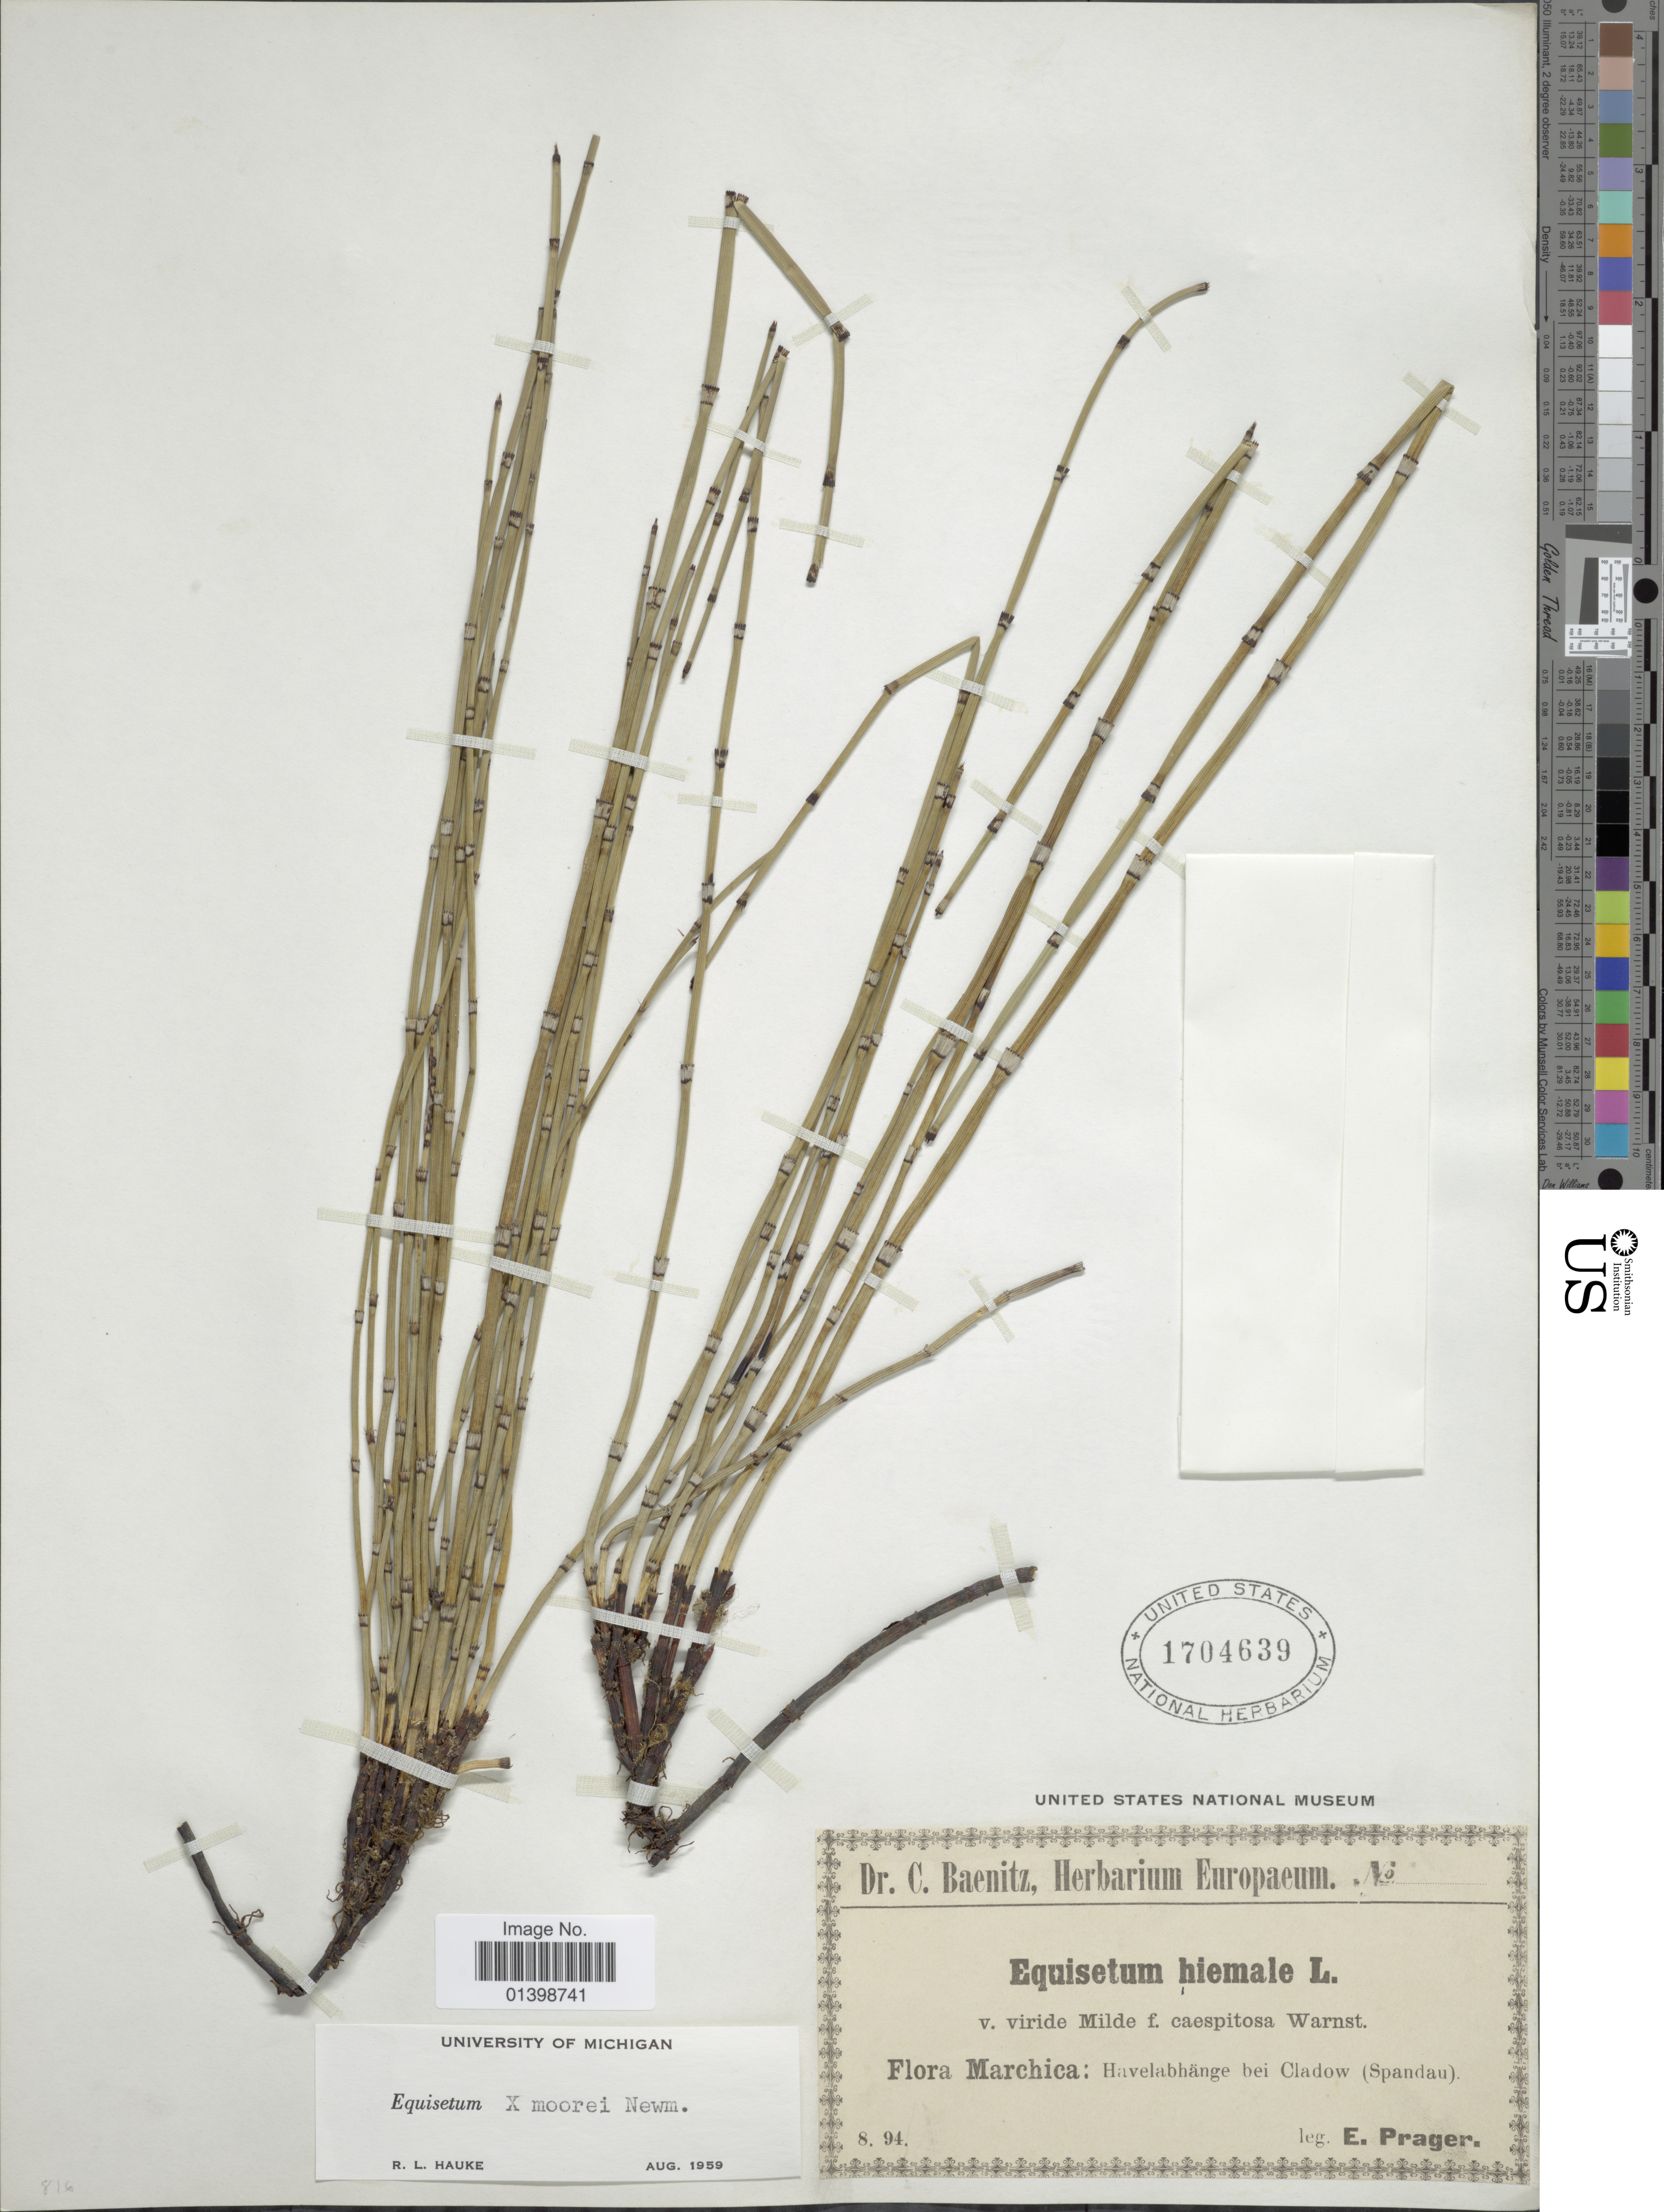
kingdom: Plantae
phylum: Tracheophyta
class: Polypodiopsida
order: Equisetales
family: Equisetaceae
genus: Equisetum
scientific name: Equisetum moorei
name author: Newman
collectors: E. Prager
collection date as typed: Transcribed d/m/y: /8/94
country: Germany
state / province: Berlin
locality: Marchica: Have;abhänge bei Cladow (Spandau)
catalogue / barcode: US 1704639